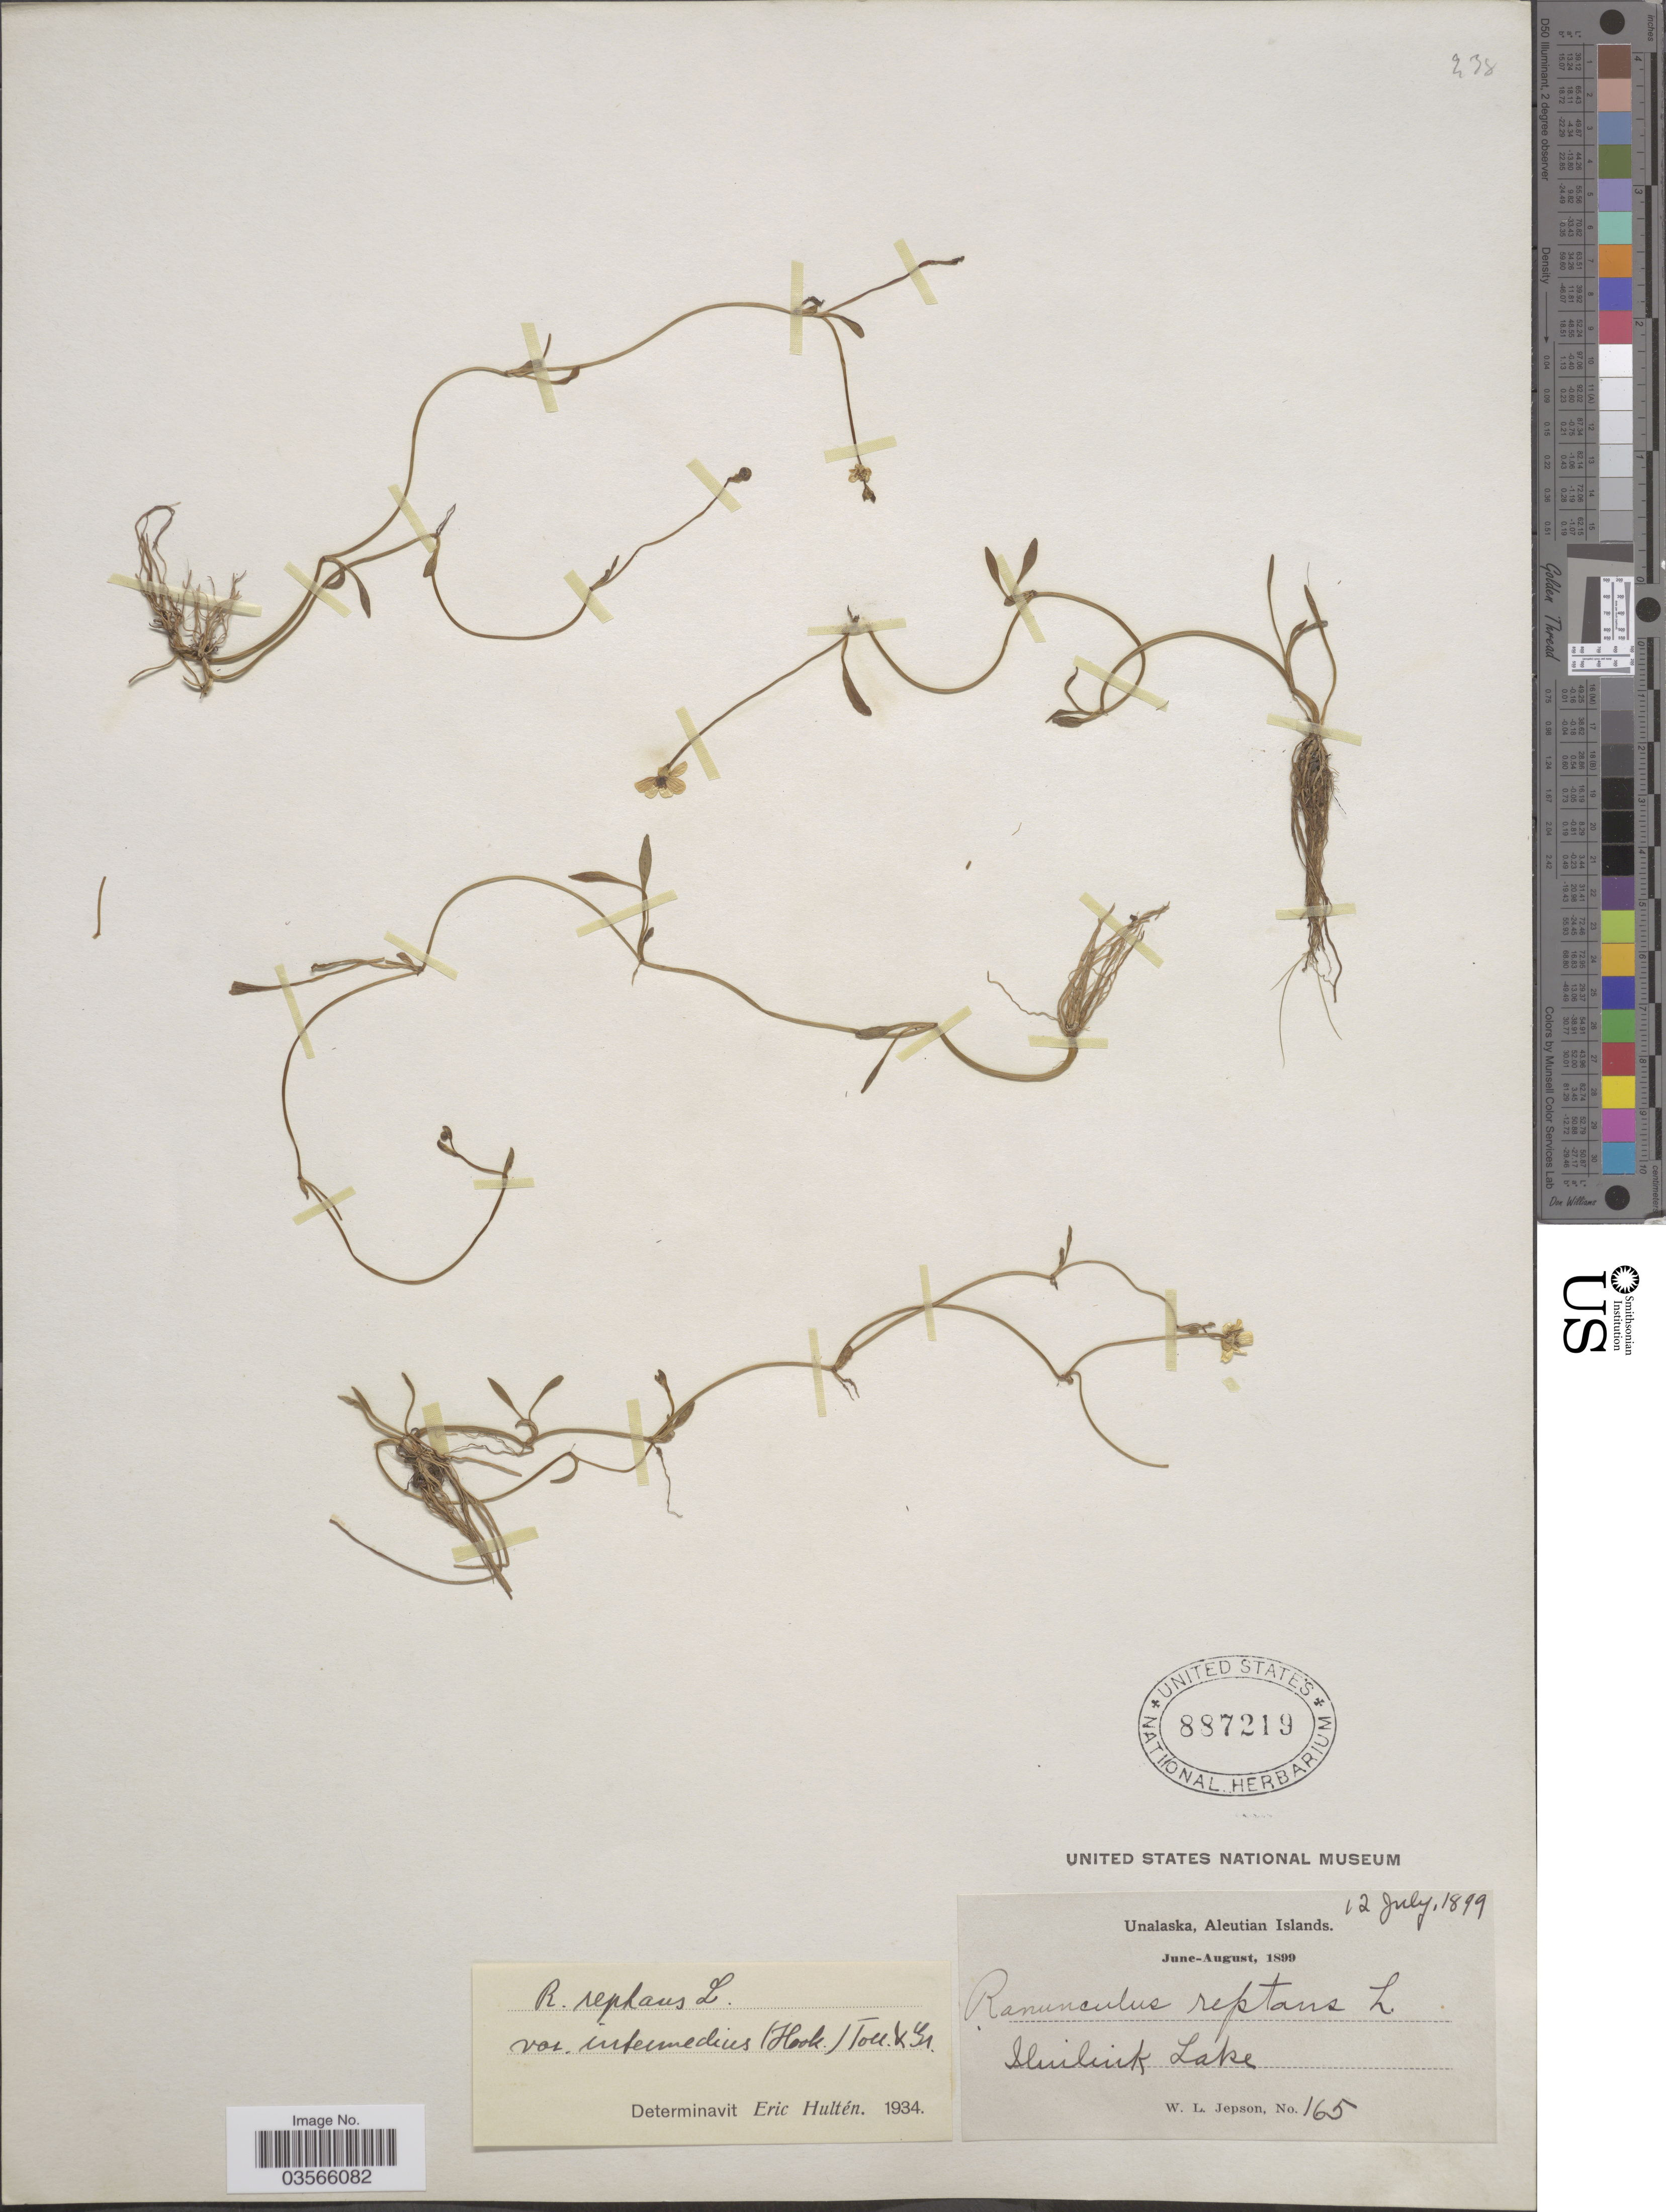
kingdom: Plantae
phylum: Tracheophyta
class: Magnoliopsida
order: Ranunculales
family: Ranunculaceae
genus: Ranunculus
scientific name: Ranunculus flammula var. filiformis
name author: (Michx.) Hook.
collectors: W. L. Jepson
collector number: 165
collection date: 1899-07-12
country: United States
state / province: Alaska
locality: Unalaska, Aleutian Islands. Iliuliuk Lake.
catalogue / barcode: US 887219